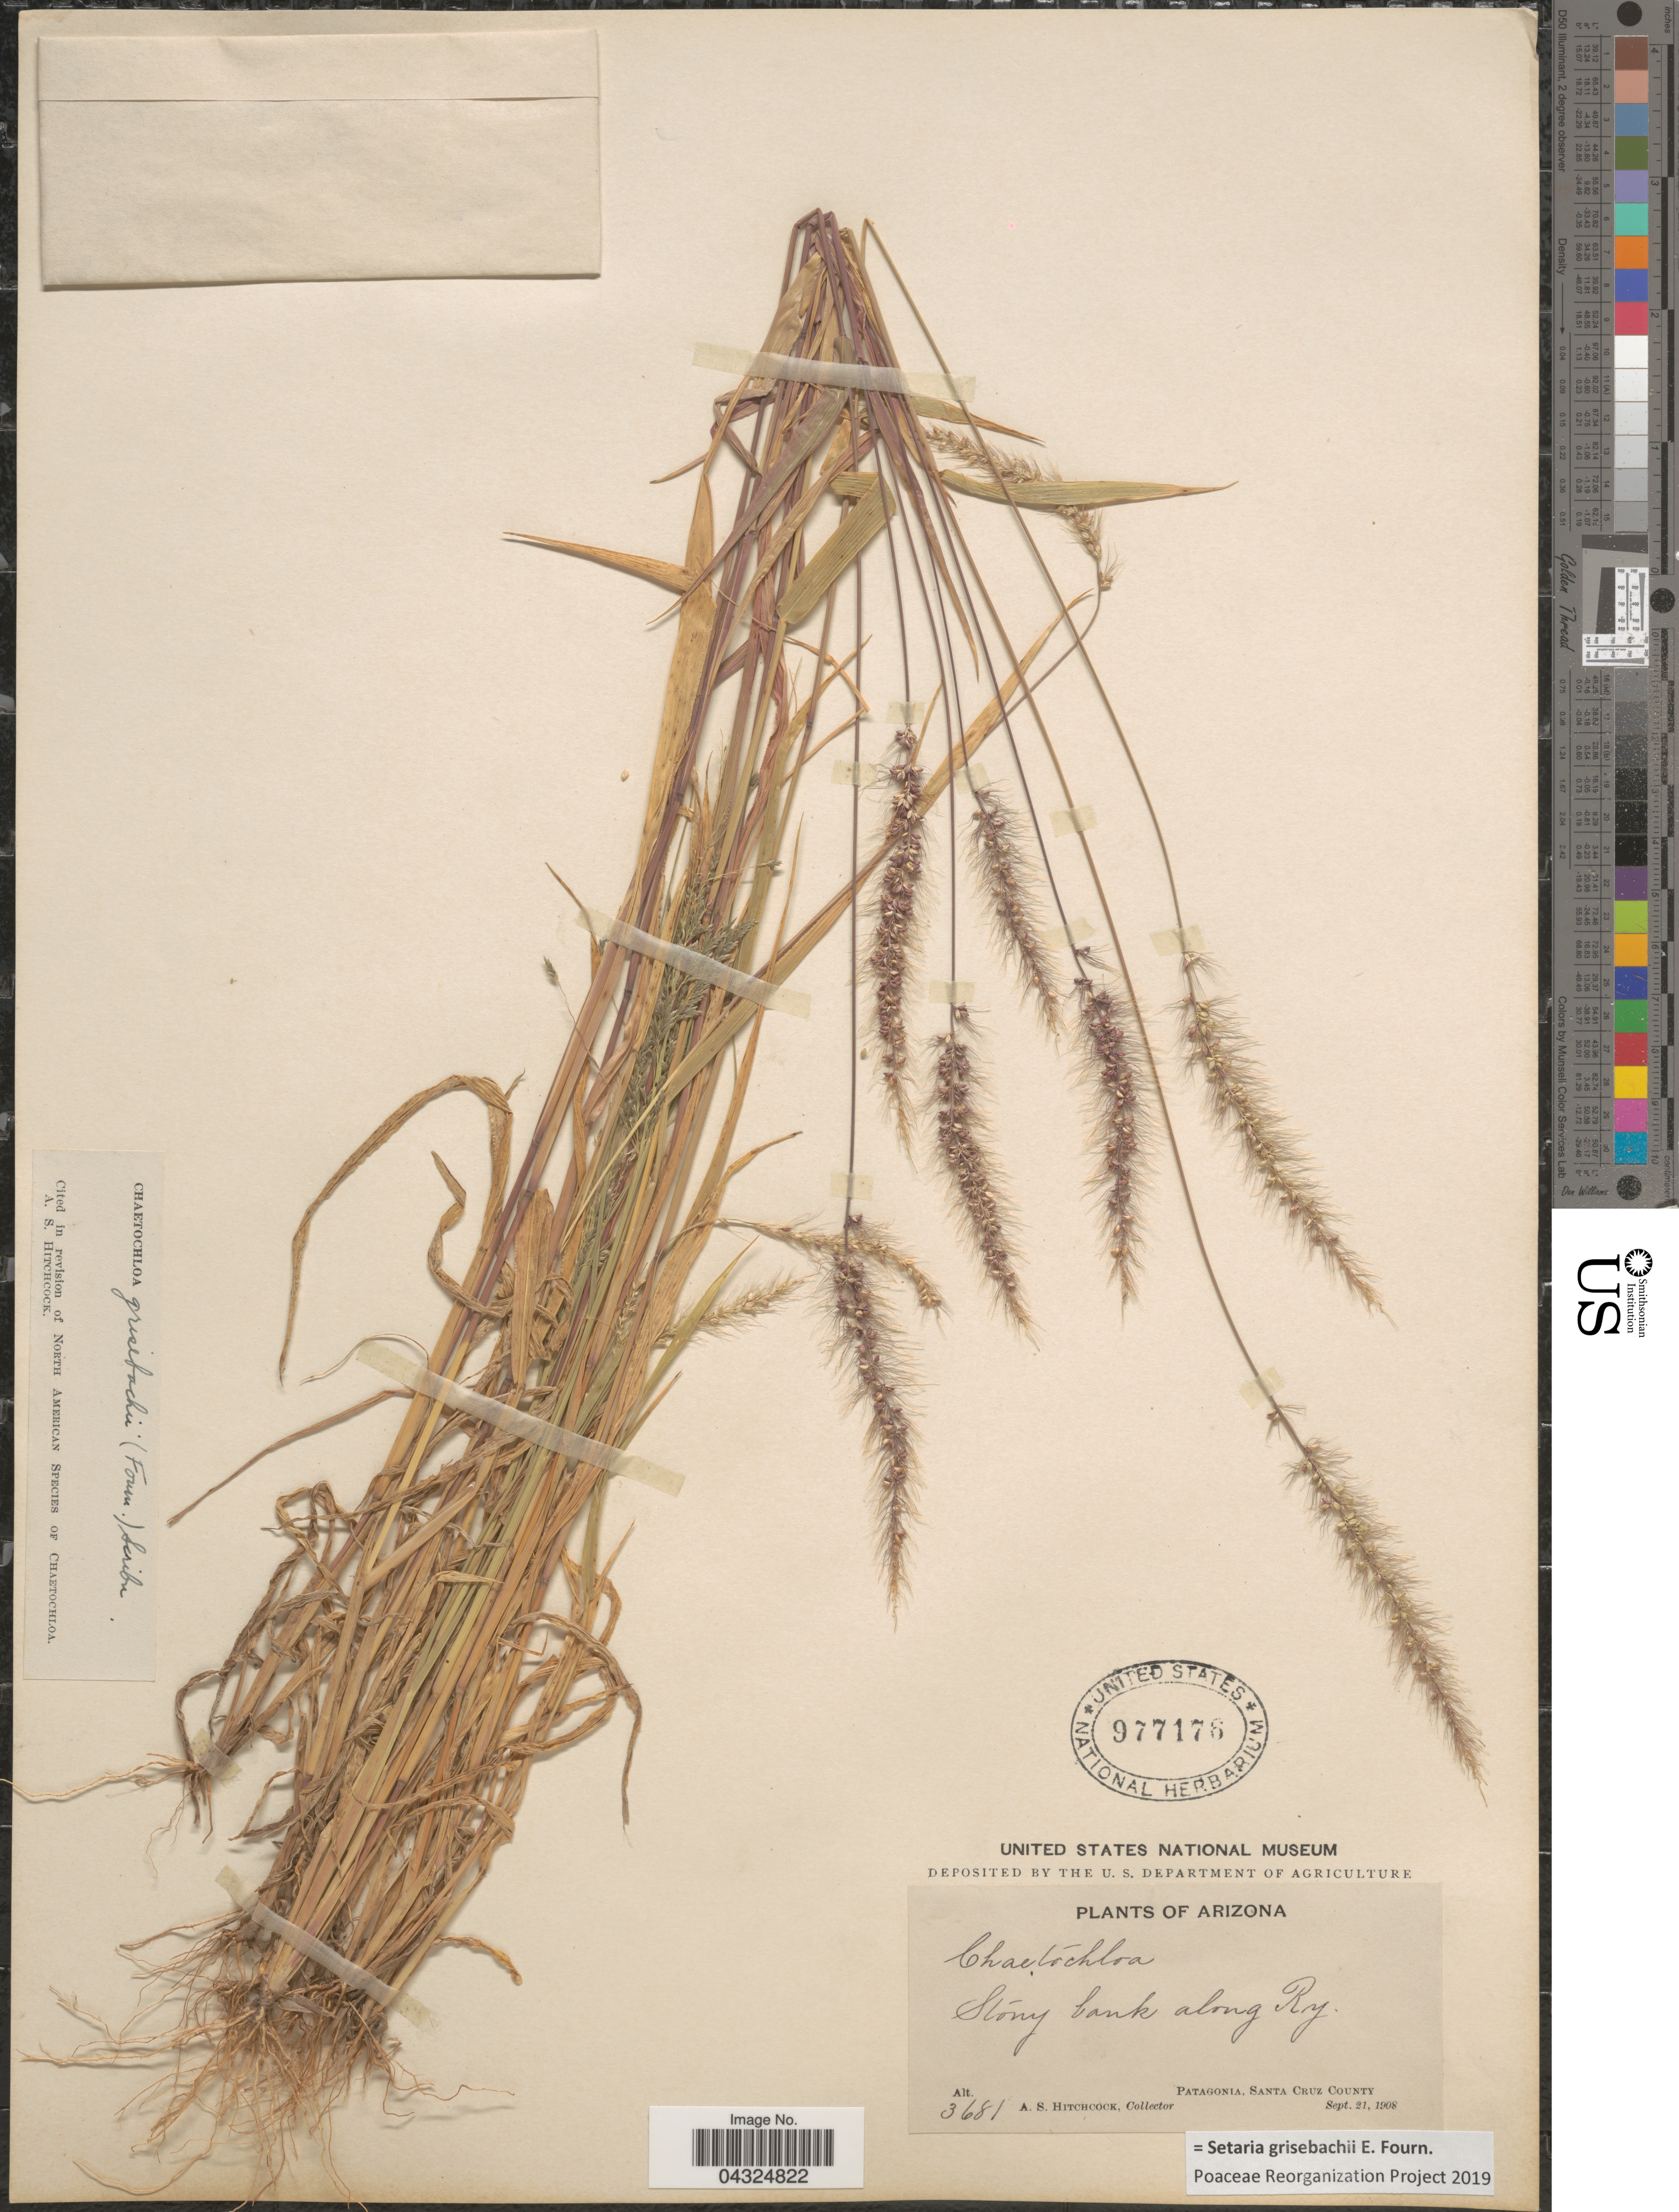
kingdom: Plantae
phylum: Tracheophyta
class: Liliopsida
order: Poales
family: Poaceae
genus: Setaria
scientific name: Setaria grisebachii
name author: E. Fourn.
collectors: A. S. Hitchcock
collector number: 3681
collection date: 1908-09-21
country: United States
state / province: Arizona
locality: Stony bank along Ry. Patagonia, Santa Cruz County.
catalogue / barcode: US 977176